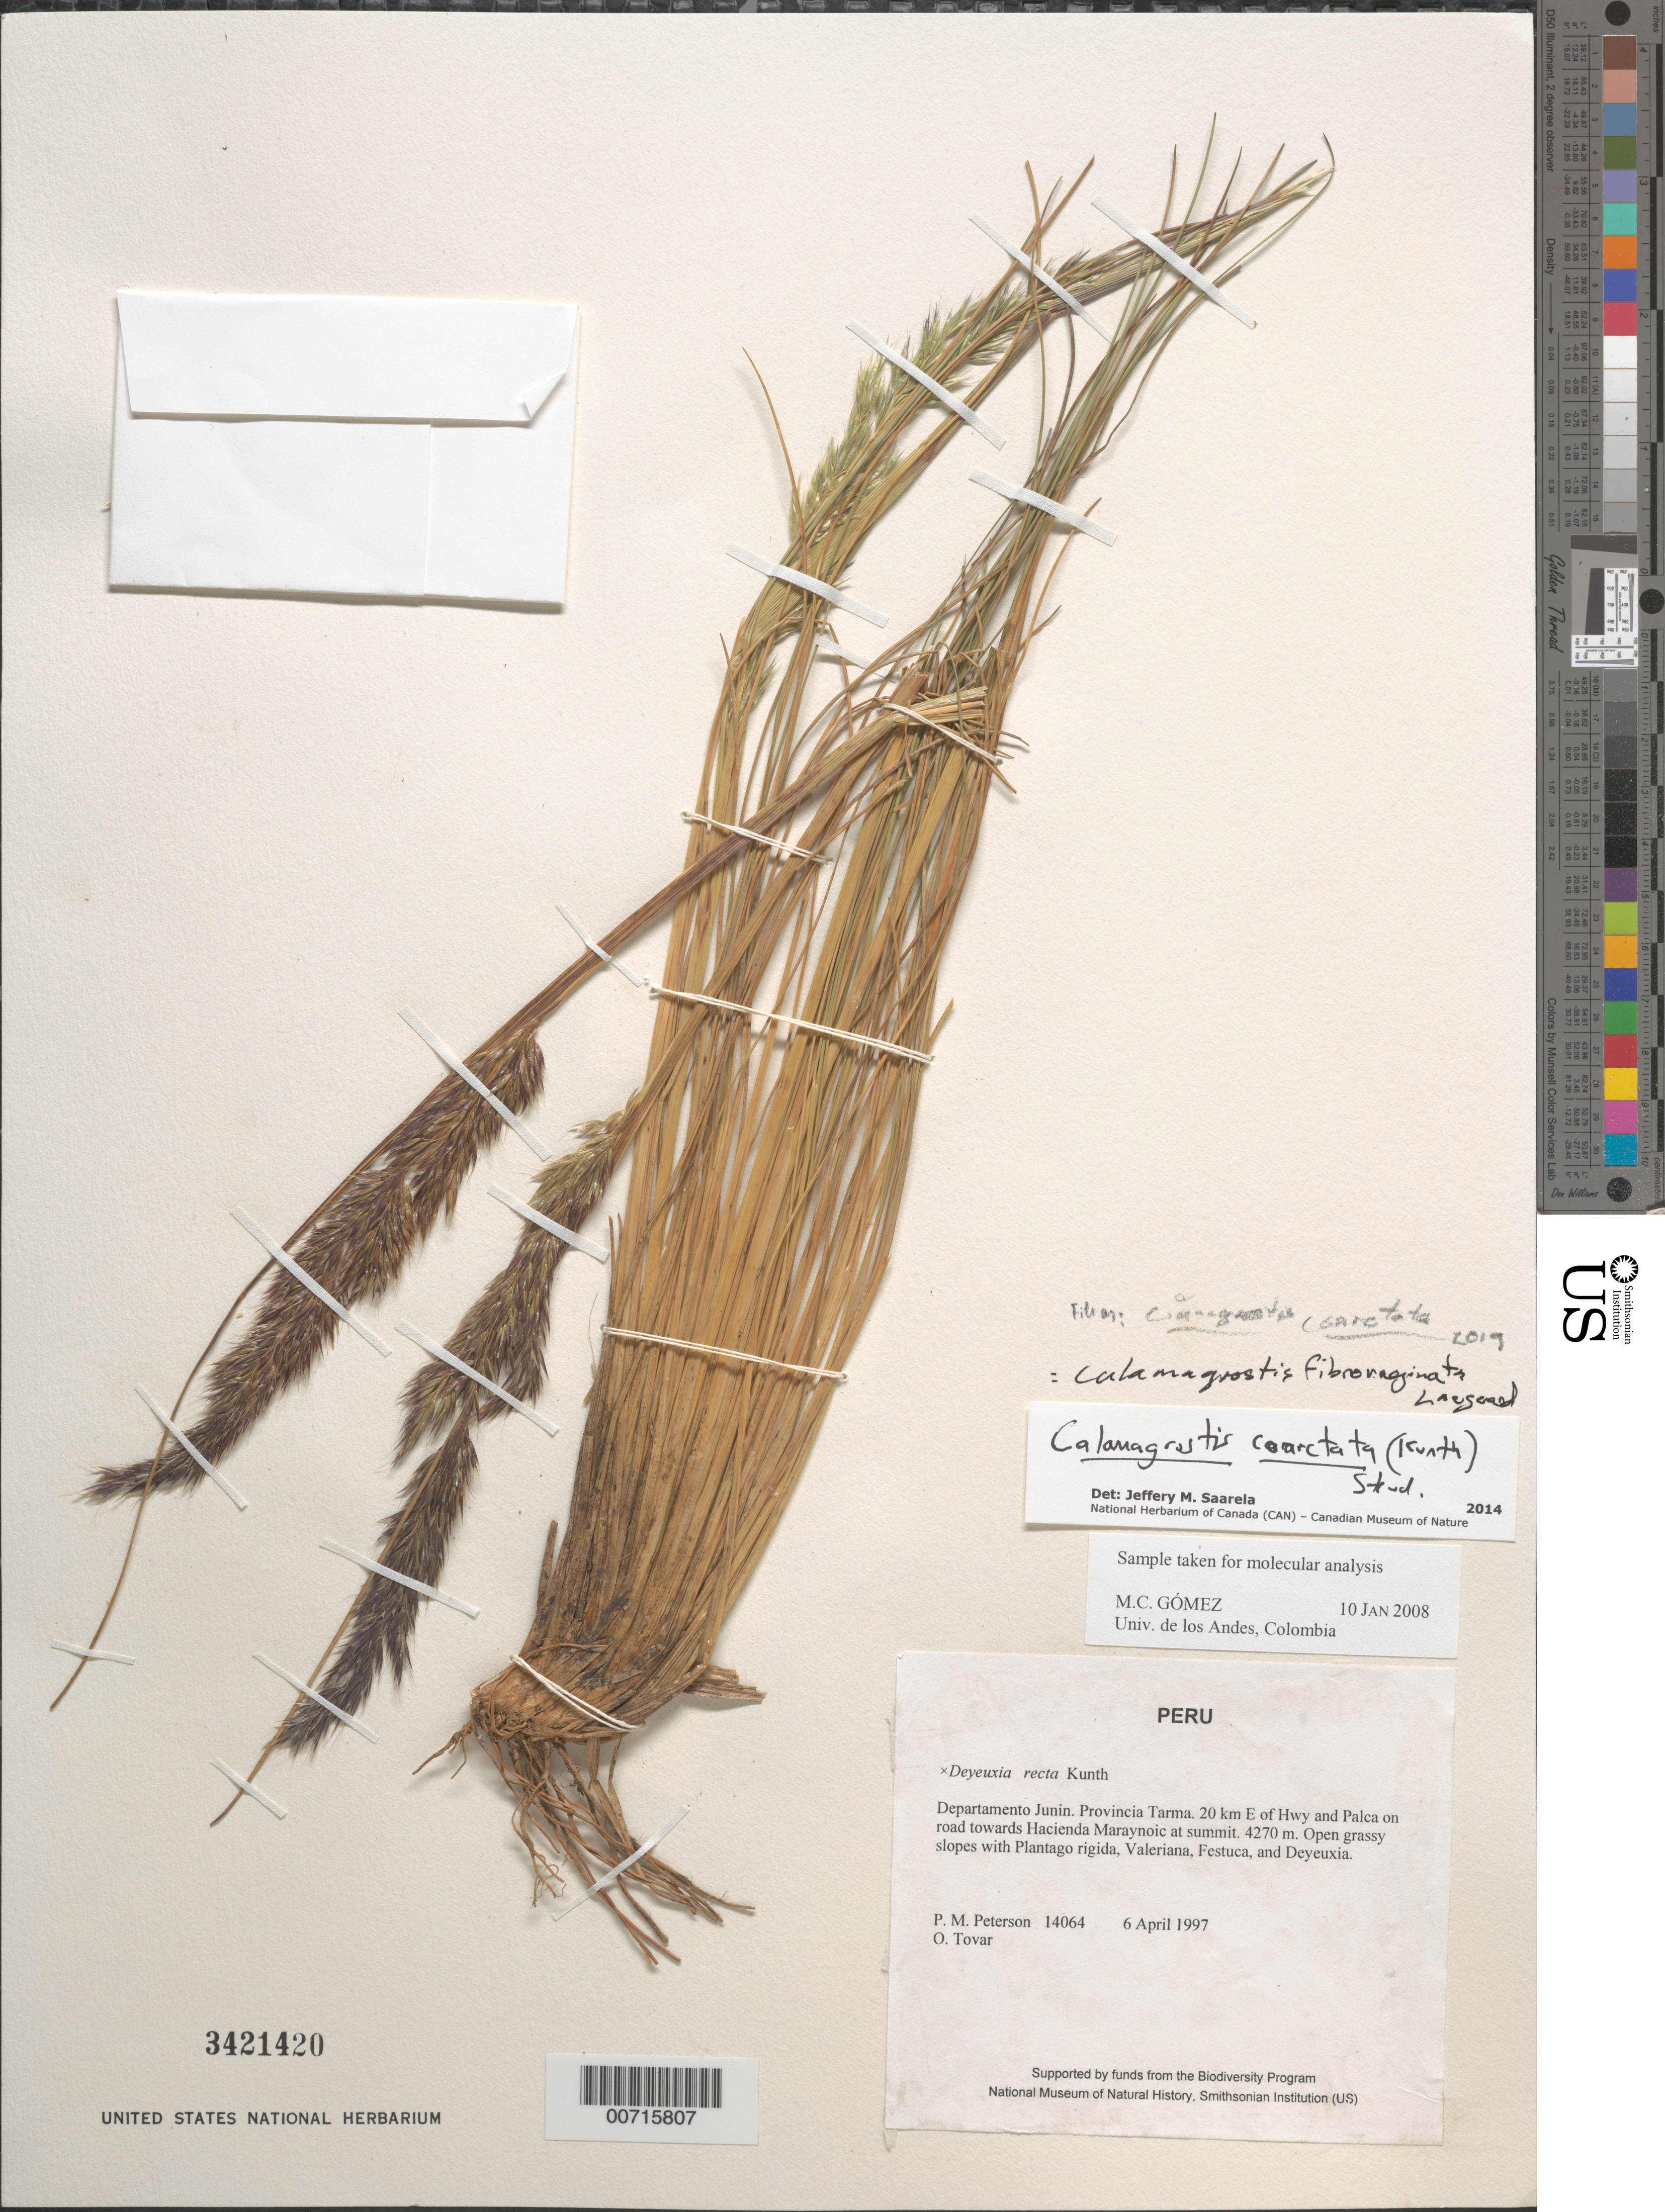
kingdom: Plantae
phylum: Tracheophyta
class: Liliopsida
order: Poales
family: Poaceae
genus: Cinnagrostis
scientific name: Cinnagrostis coarctata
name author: (Kunth) P.M. Peterson et al.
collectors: P. M. Peterson & Ó. Tovar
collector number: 14064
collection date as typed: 06 Apr 1997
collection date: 1997-04-06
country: Peru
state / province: Junín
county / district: Tarma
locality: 20 km E of Hwy and Palca on road towards Hacienda Maraynoic at summit.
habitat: Open grassy slopes with Plantago rigida, Valeriana, Festuca, and Deyeuxia.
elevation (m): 4270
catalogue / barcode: US 3421420